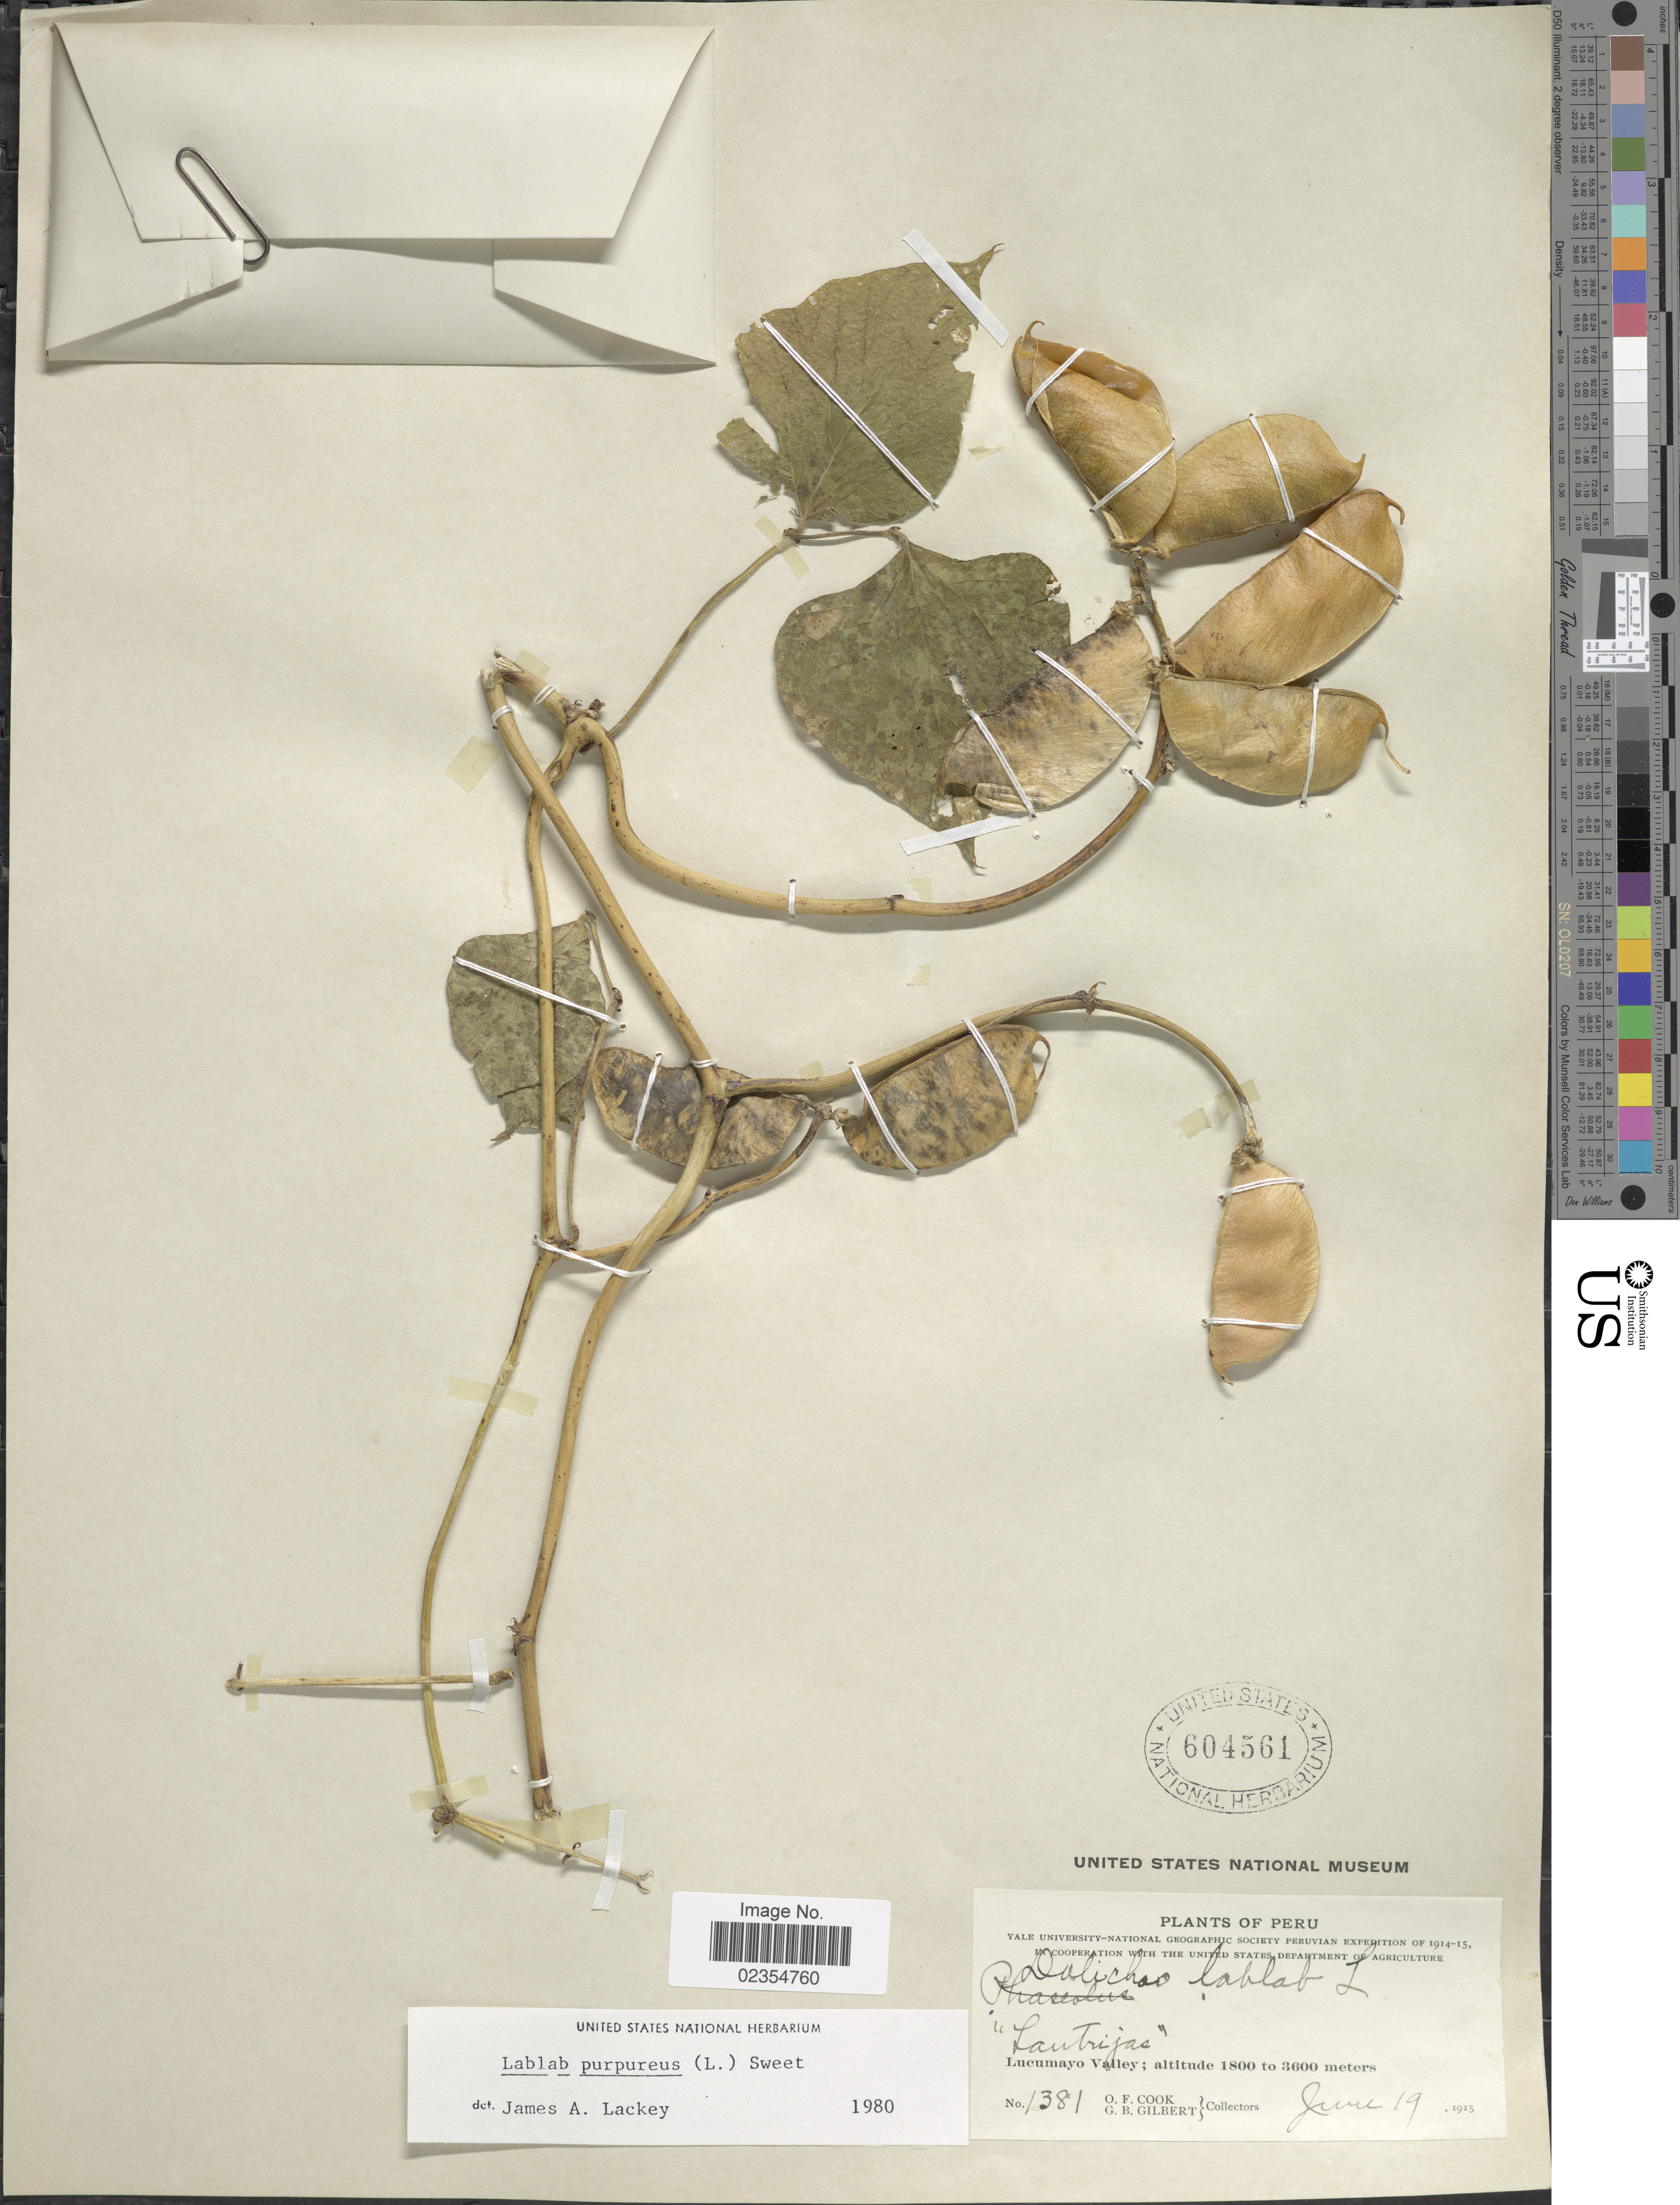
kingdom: Plantae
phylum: Tracheophyta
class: Magnoliopsida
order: Fabales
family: Fabaceae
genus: Lablab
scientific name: Lablab purpureus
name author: (L.) Sweet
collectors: O. F. Cook & G. B. Gilbert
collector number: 1381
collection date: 1915-06-19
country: Peru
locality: Lucumayo Valley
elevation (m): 1800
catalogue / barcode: US 604561